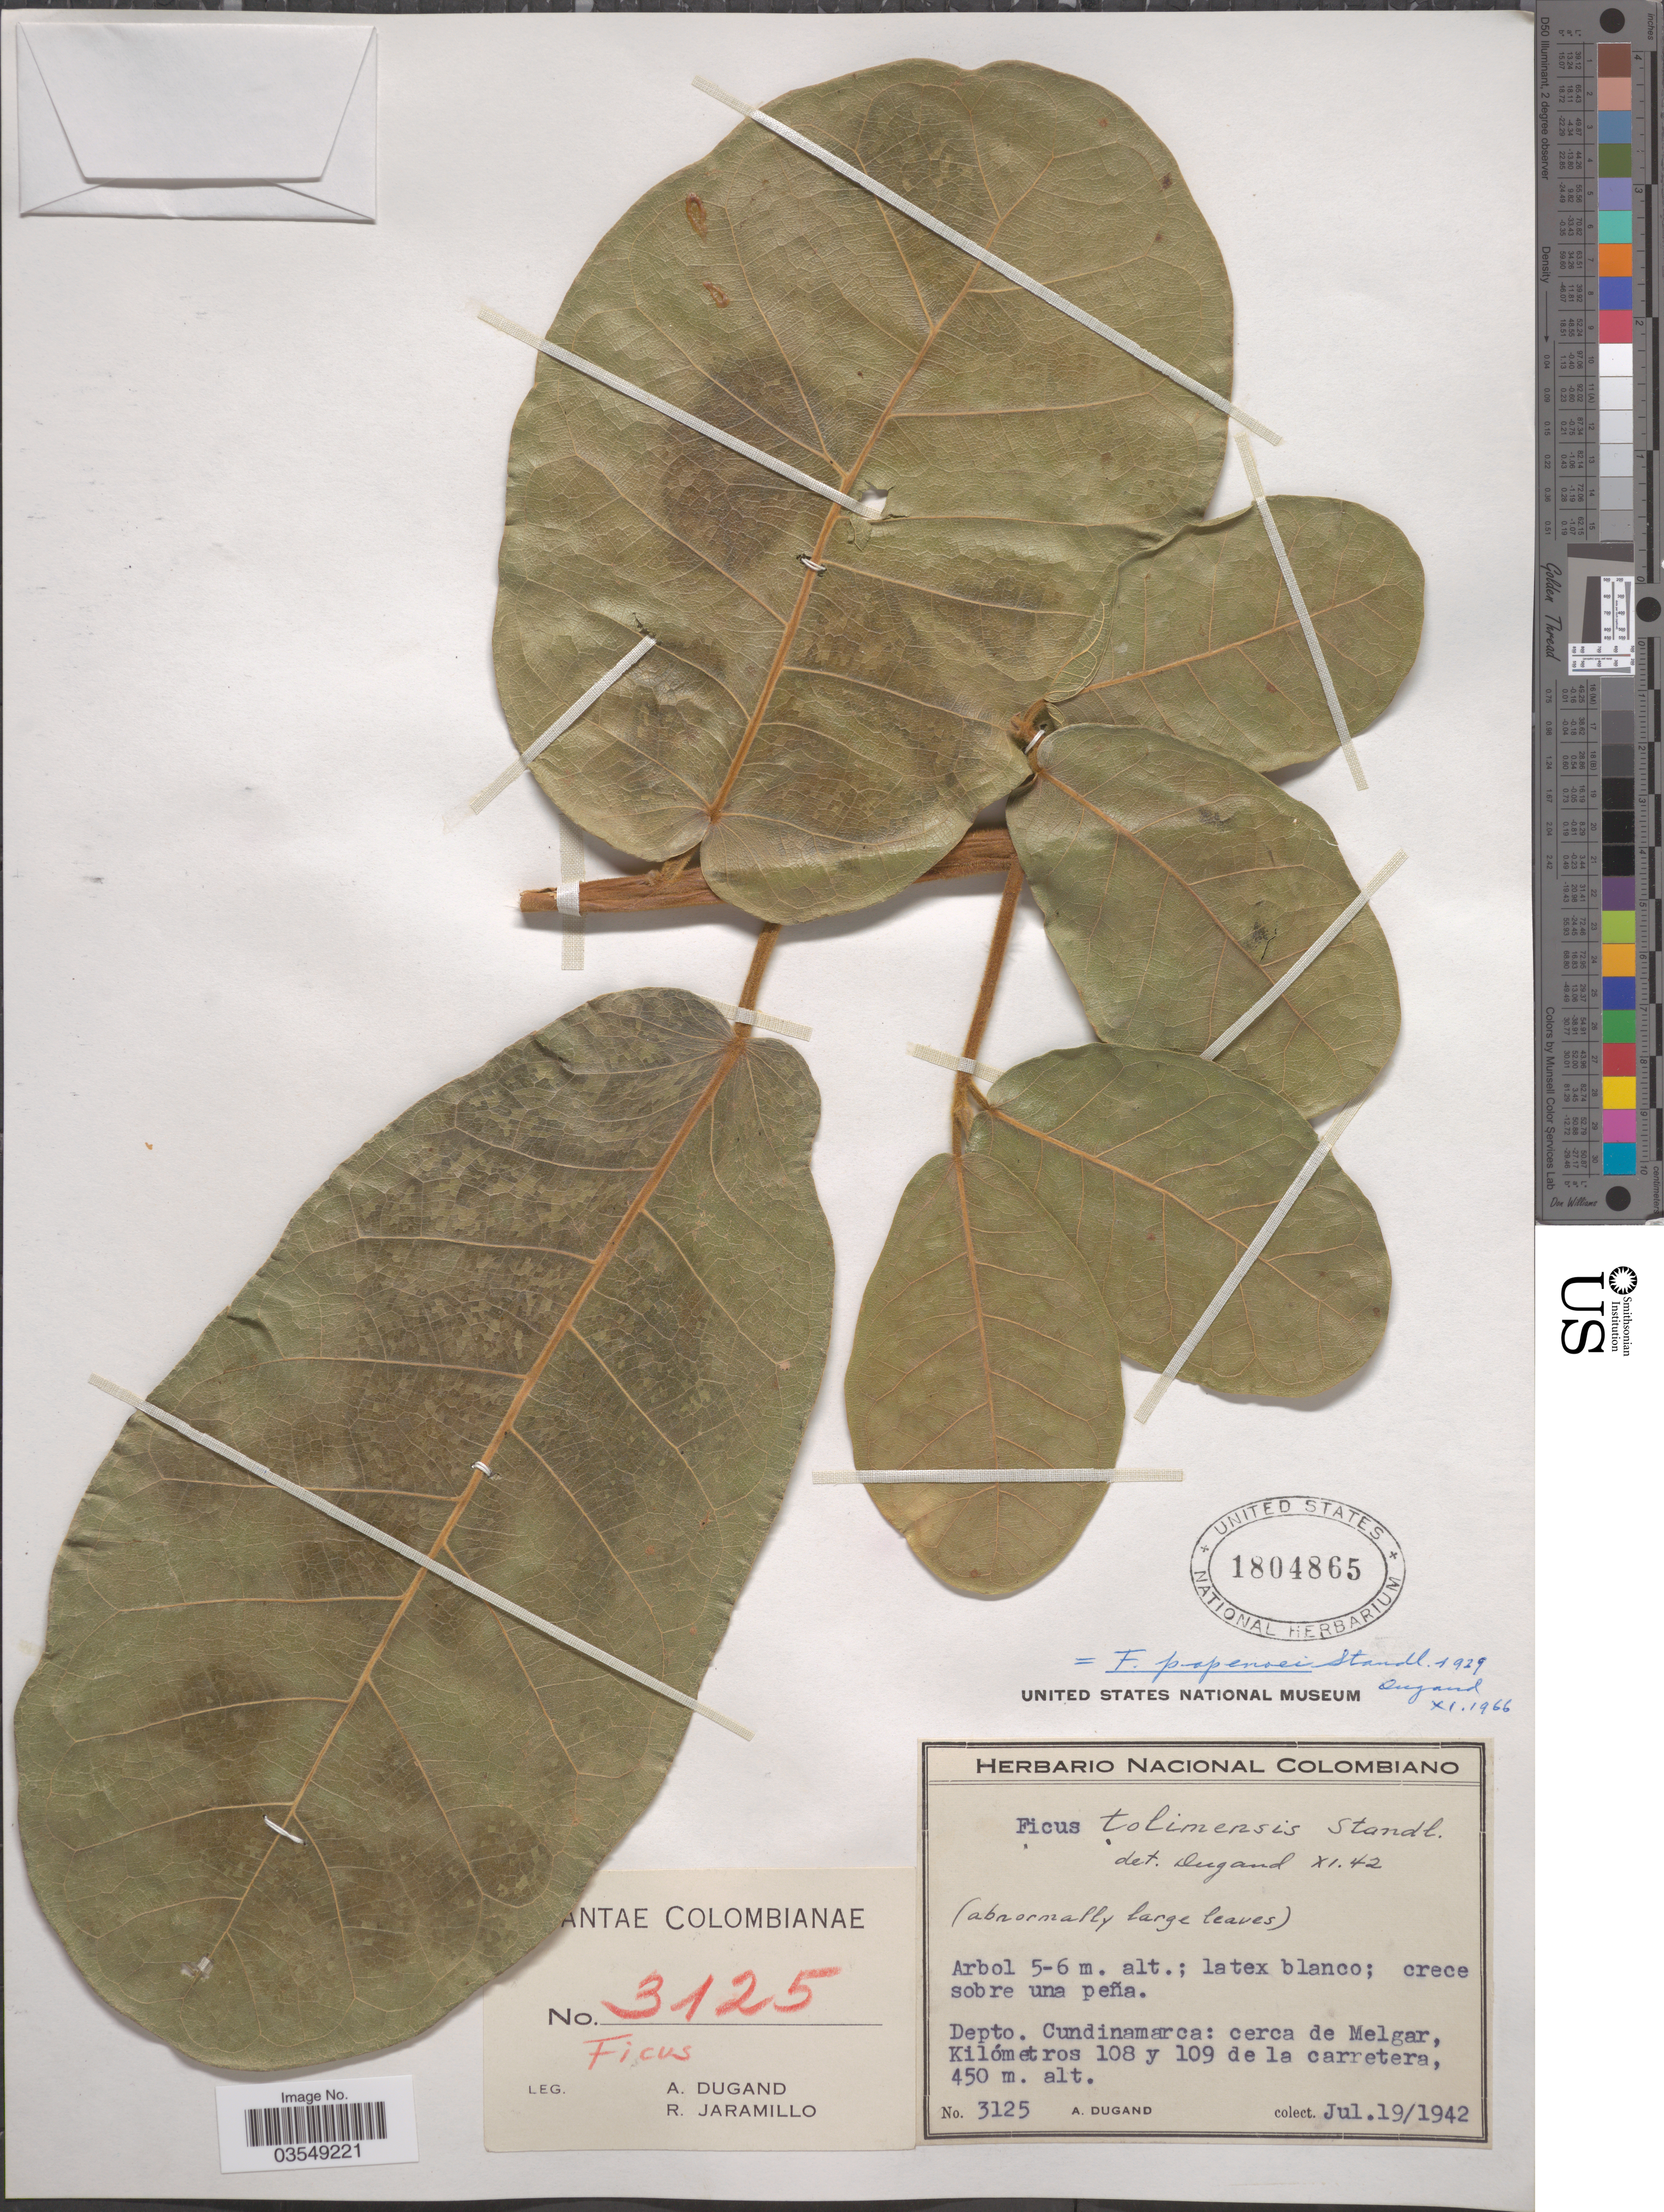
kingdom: Plantae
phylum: Tracheophyta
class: Magnoliopsida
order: Rosales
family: Moraceae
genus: Ficus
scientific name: Ficus popenoei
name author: Standl.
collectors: A. Dugand & R. Jaramillo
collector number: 3125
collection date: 1942-07-19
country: Colombia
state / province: Cundinamarca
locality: Depto. Cundinamarca: cerca de Melgar, Kilómetros 108 y 109 de la carretera.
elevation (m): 450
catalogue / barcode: US 1804865